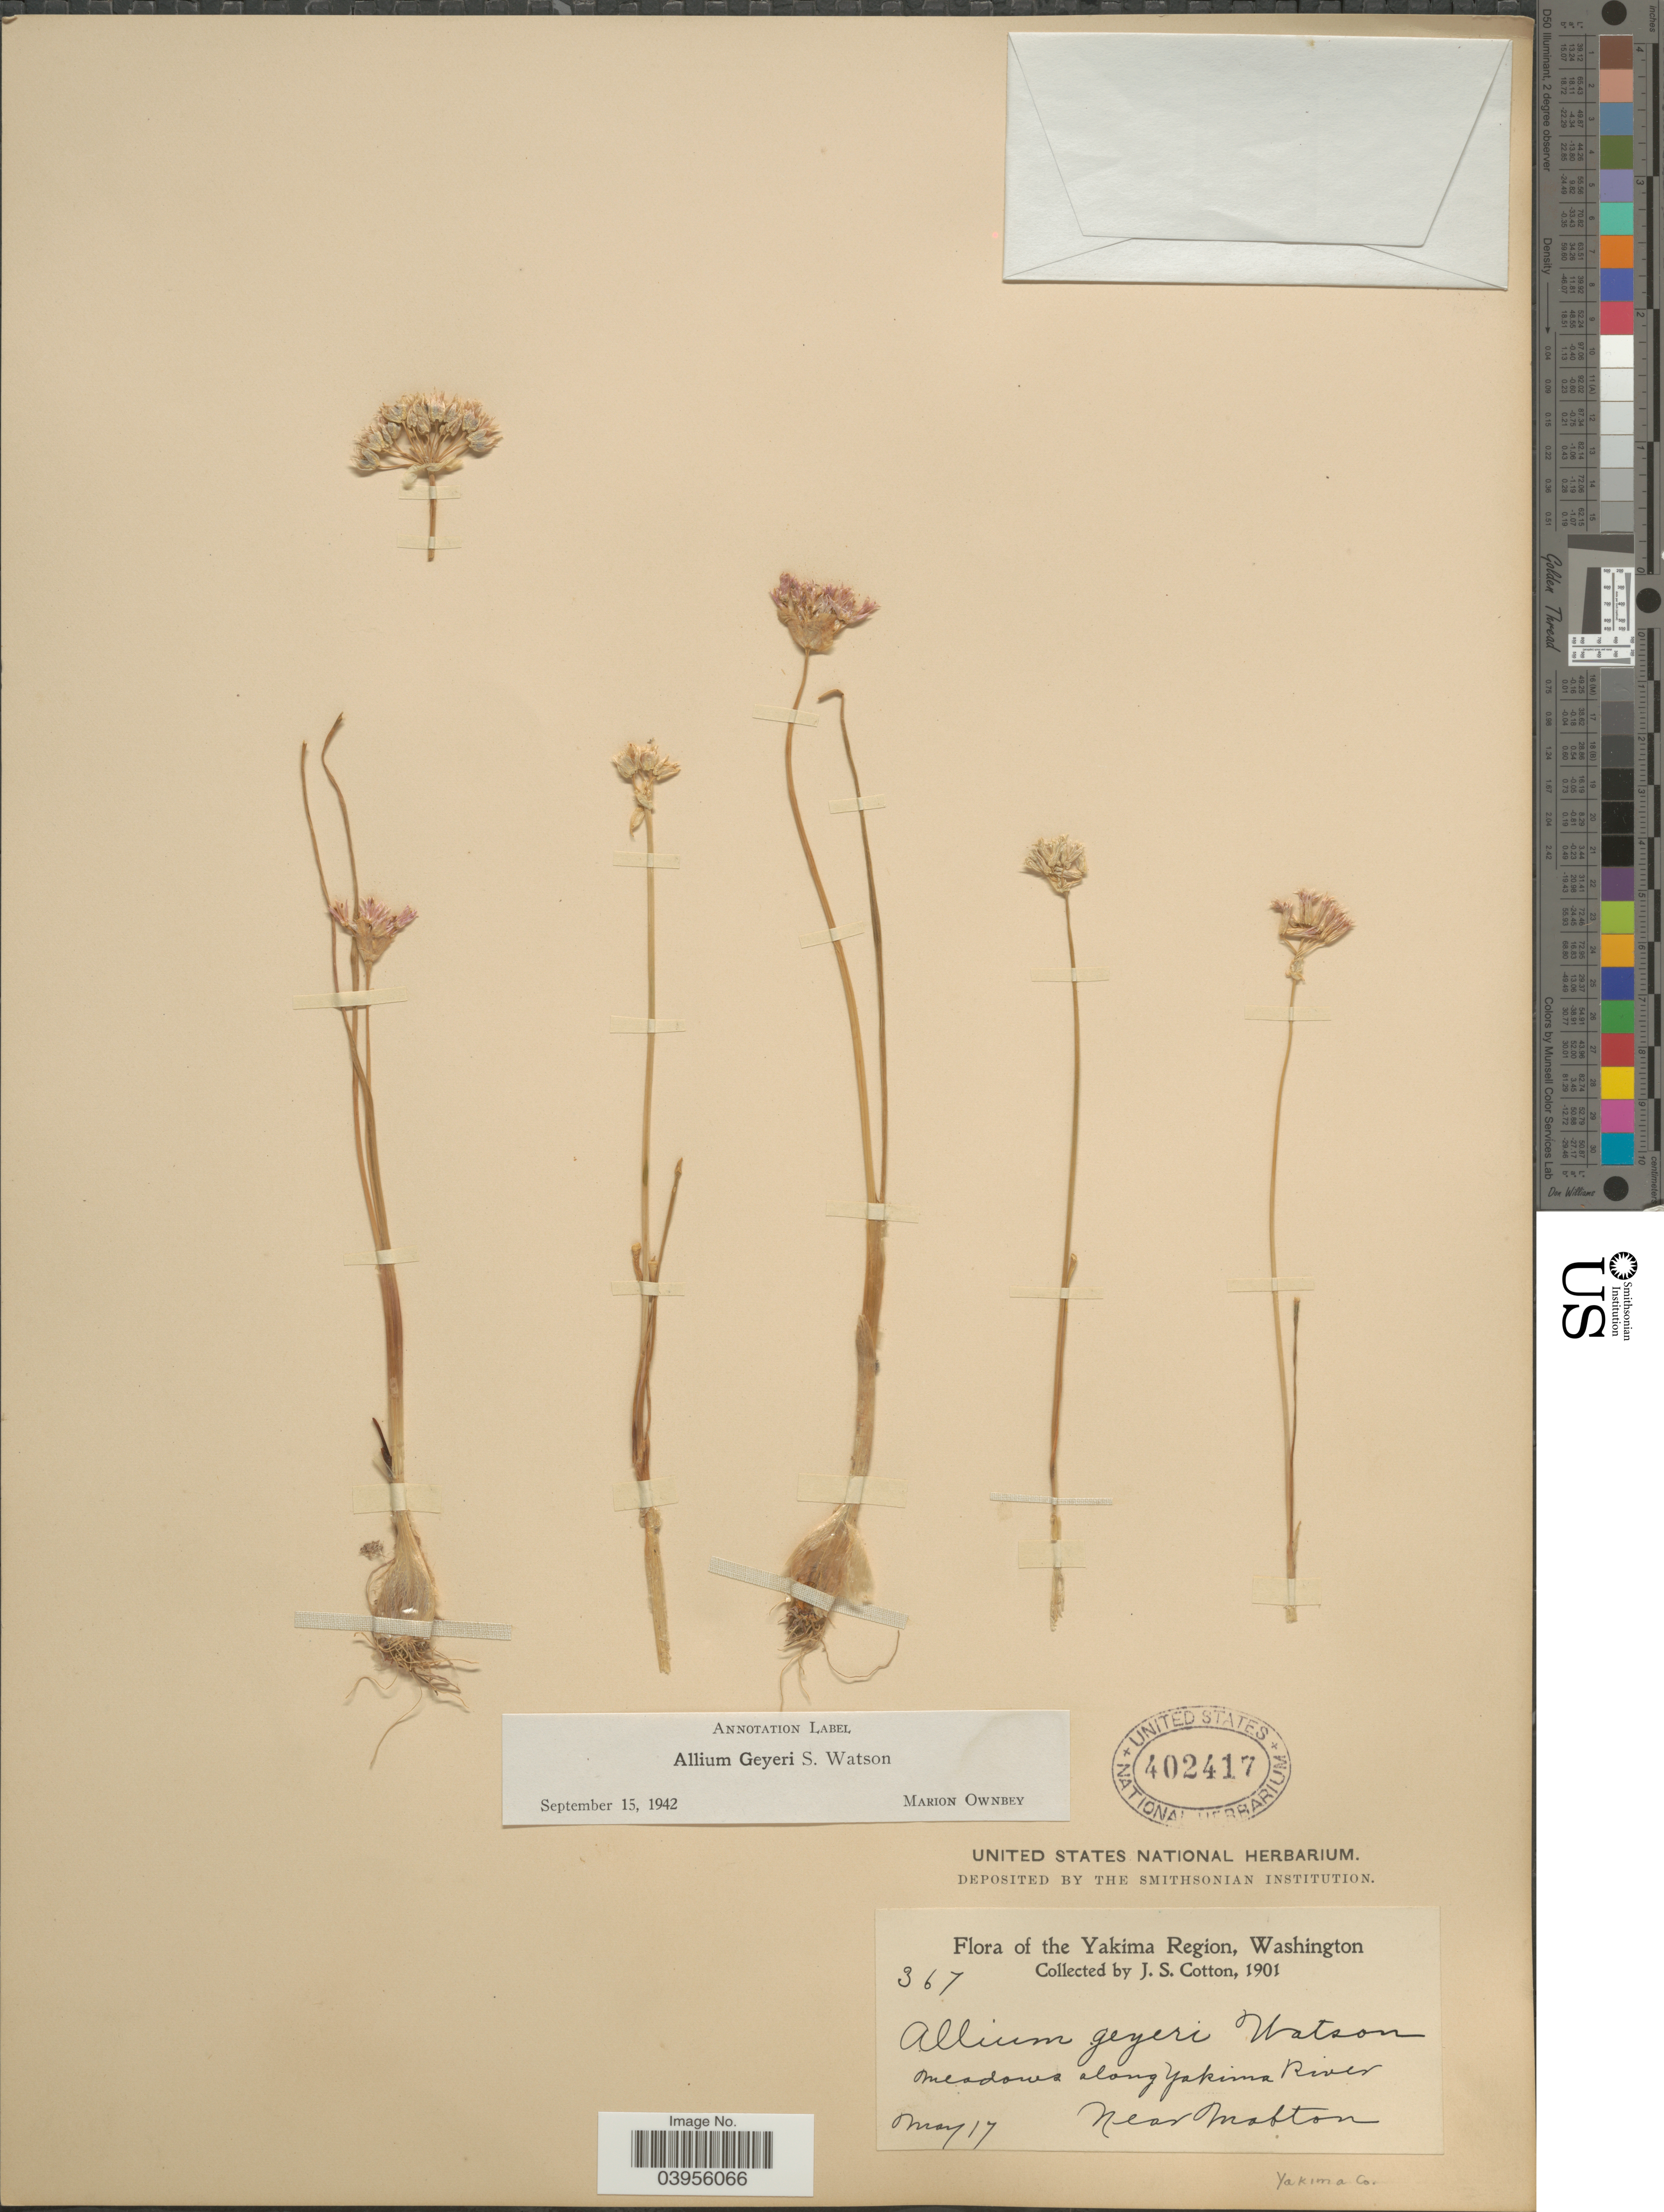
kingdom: Plantae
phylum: Tracheophyta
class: Liliopsida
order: Asparagales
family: Amaryllidaceae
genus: Allium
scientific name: Allium geyeri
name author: S. Watson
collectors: J. S. Cotton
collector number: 367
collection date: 1901-05-17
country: United States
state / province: Washington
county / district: Yakima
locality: The Yakima Region. Meadows along Yakima River. Near Mabton. Yakima Co.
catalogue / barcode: US 402417